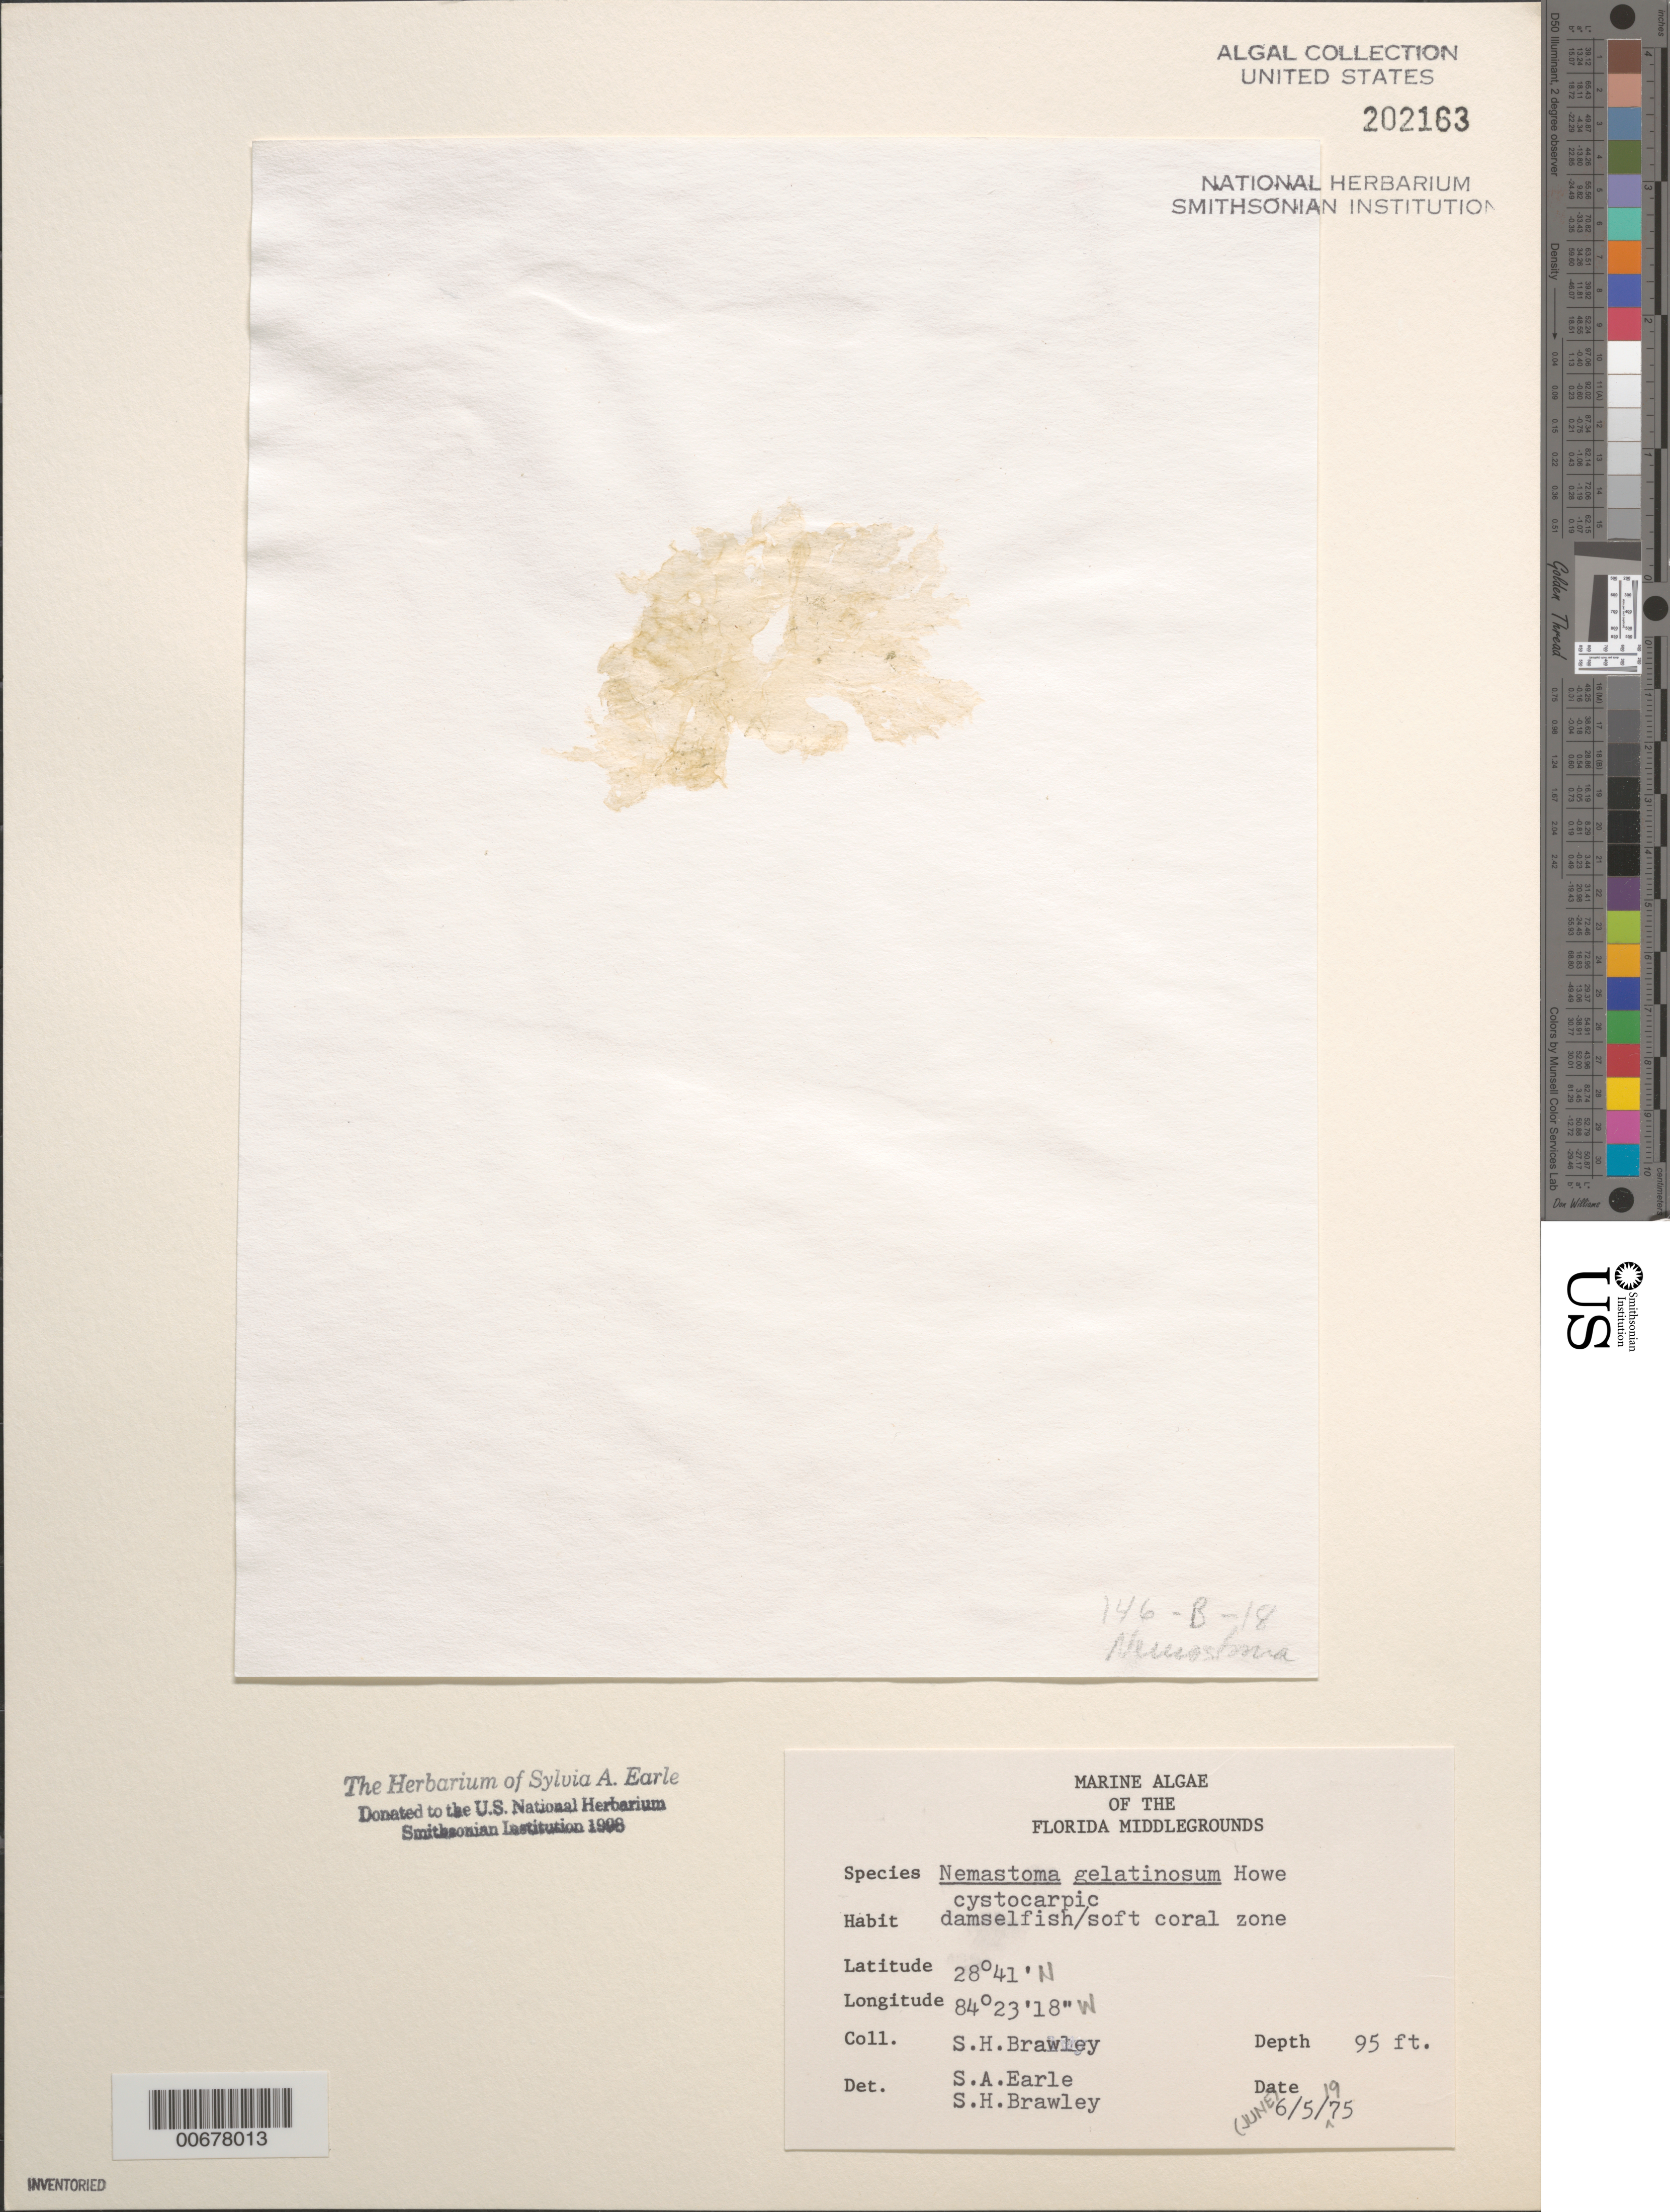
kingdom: Plantae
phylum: Rhodophyta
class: Florideophyceae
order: Nemastomatales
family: Nemastomataceae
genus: Platoma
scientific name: Platoma gelatinosum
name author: (Howe) Schneider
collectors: S. Brawley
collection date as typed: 05 Jun 1975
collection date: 1975-06-05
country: United States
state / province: Florida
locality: Florida Middle Grounds, Gulf of Mexico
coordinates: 28 41' N, 84 23' 18" W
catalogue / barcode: US 202163